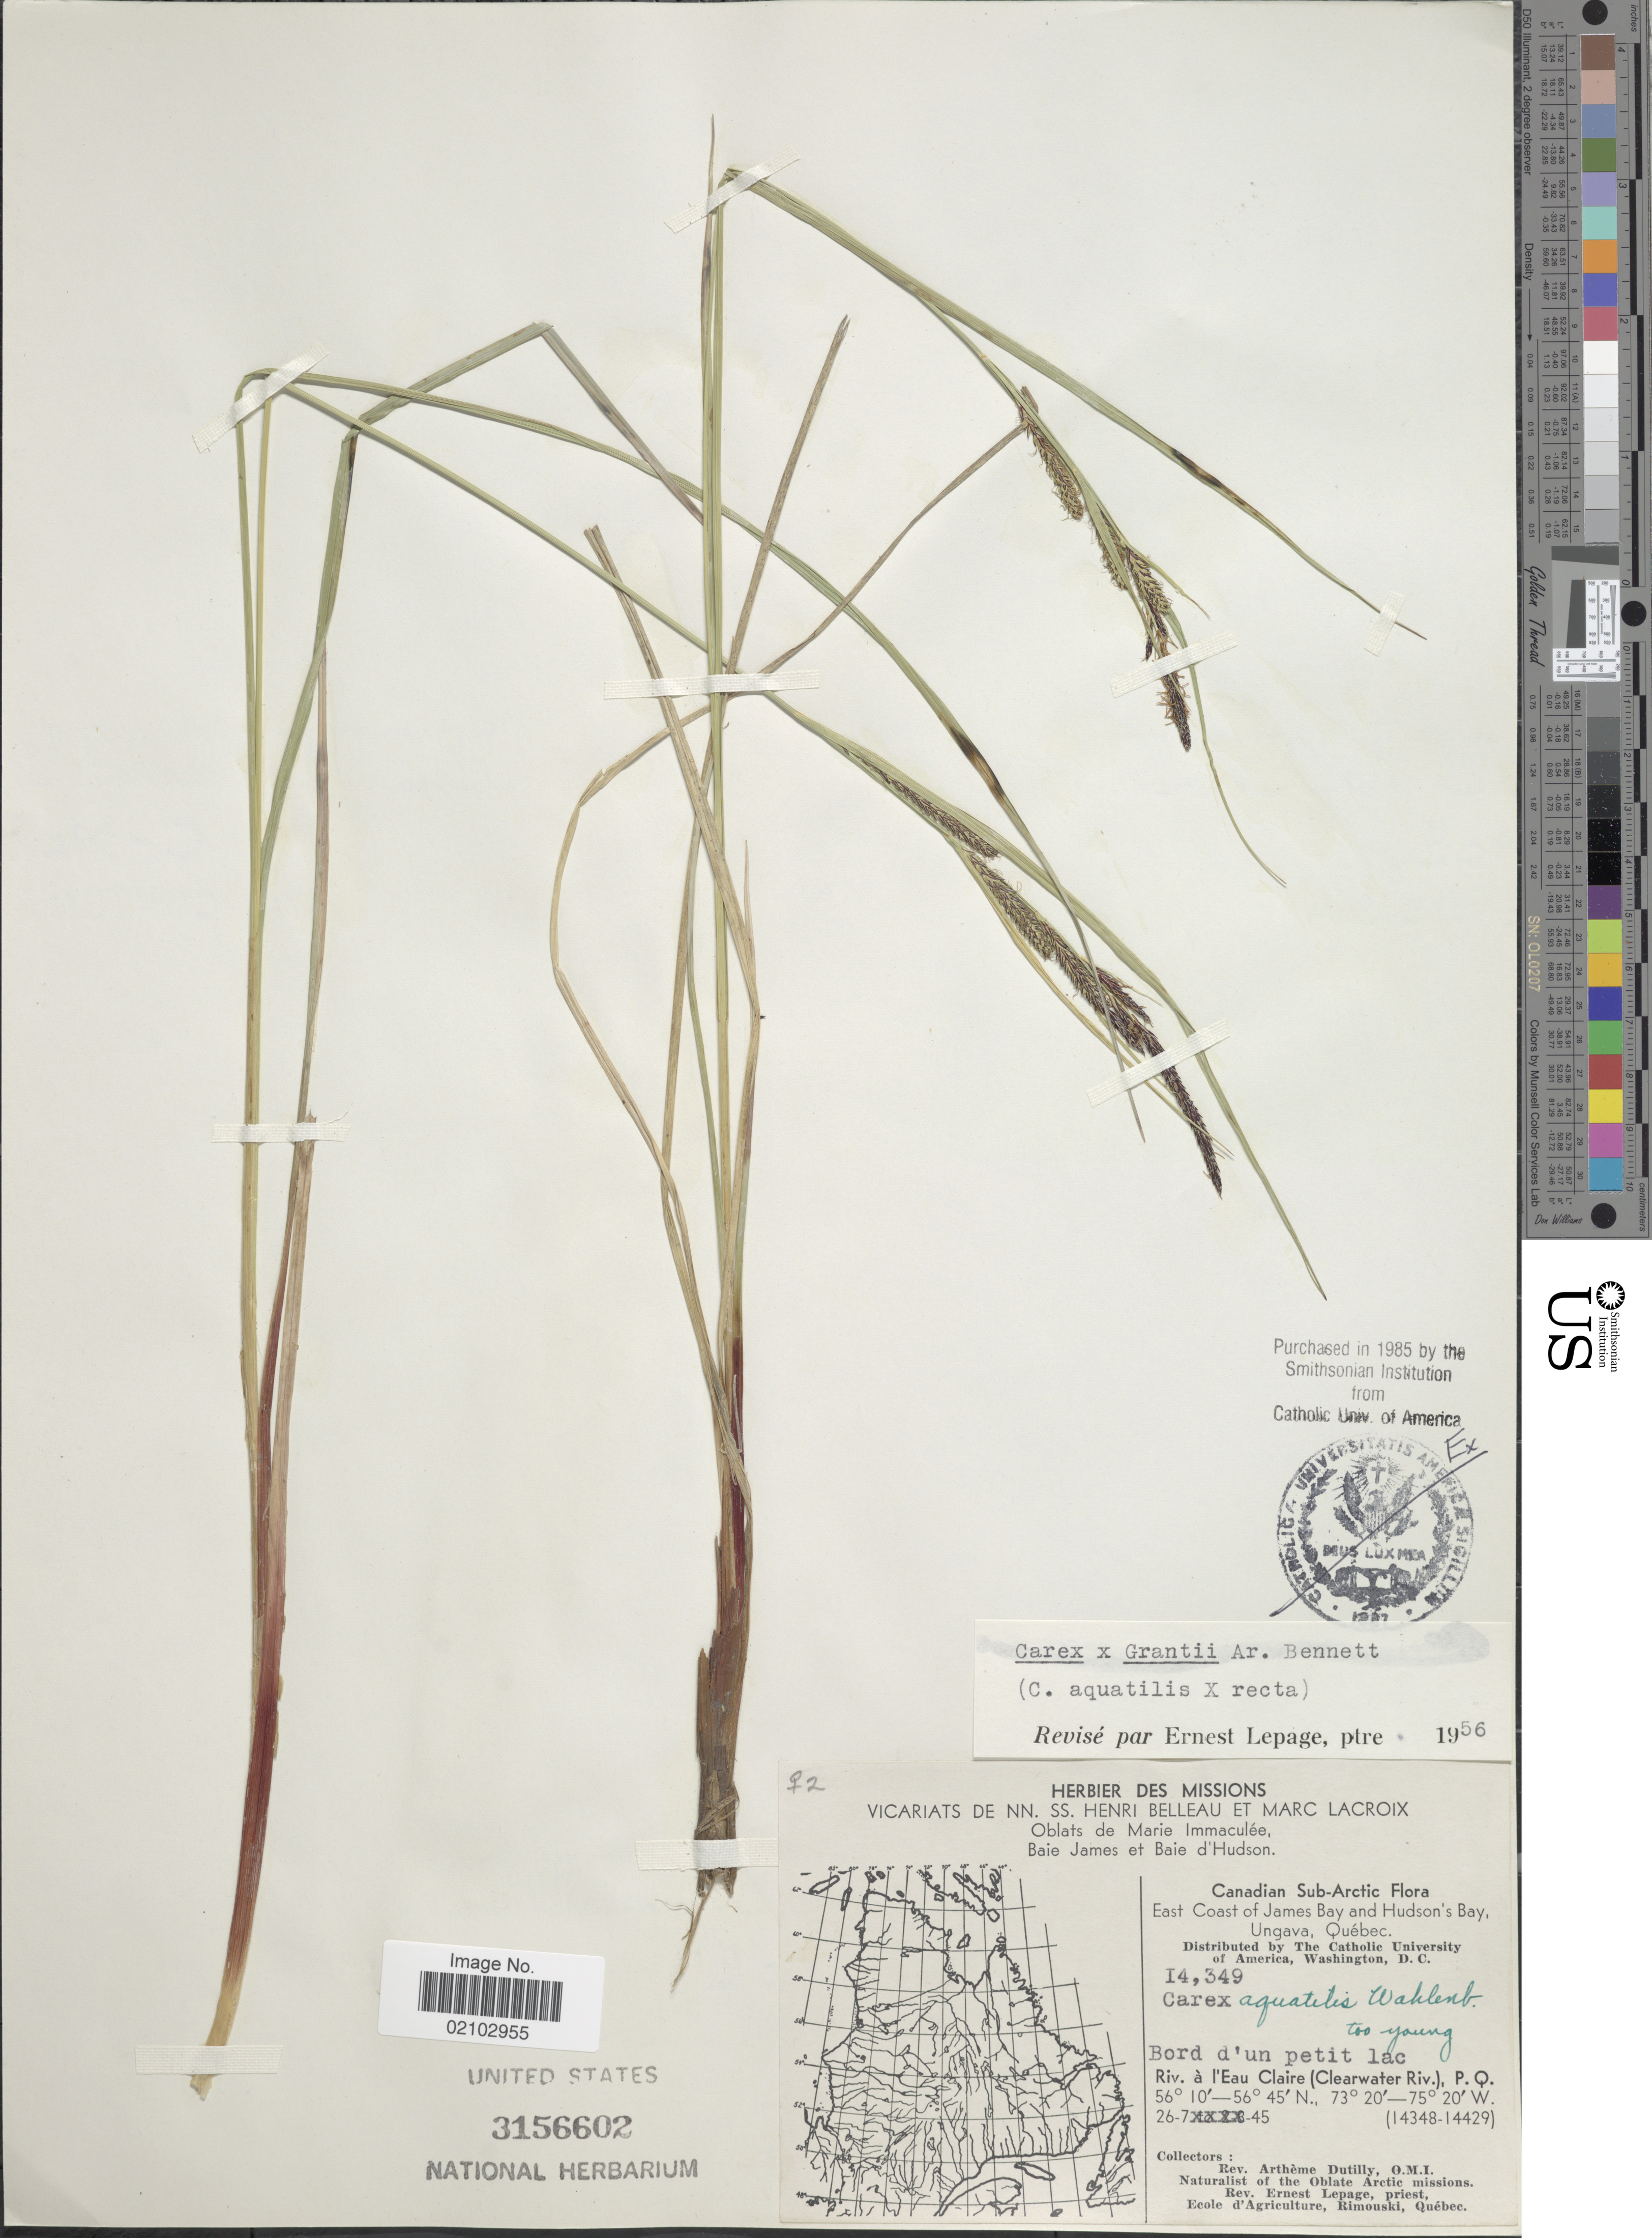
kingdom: Plantae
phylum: Tracheophyta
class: Liliopsida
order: Poales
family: Cyperaceae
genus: Carex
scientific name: Carex aquatilis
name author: Wahlenb.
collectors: A. Dutilly & E. Lepage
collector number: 14349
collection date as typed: Transcribed d/m/y: 26/7/45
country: Canada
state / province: Quebec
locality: Canadian Sub-Arctic, East Coast of James Bay and Hudon's Bay, Ungava, Bord d'un petit lac, Riv. a l'Eau Claire (Clearwater Riv.), P.Q.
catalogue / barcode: US 3156602